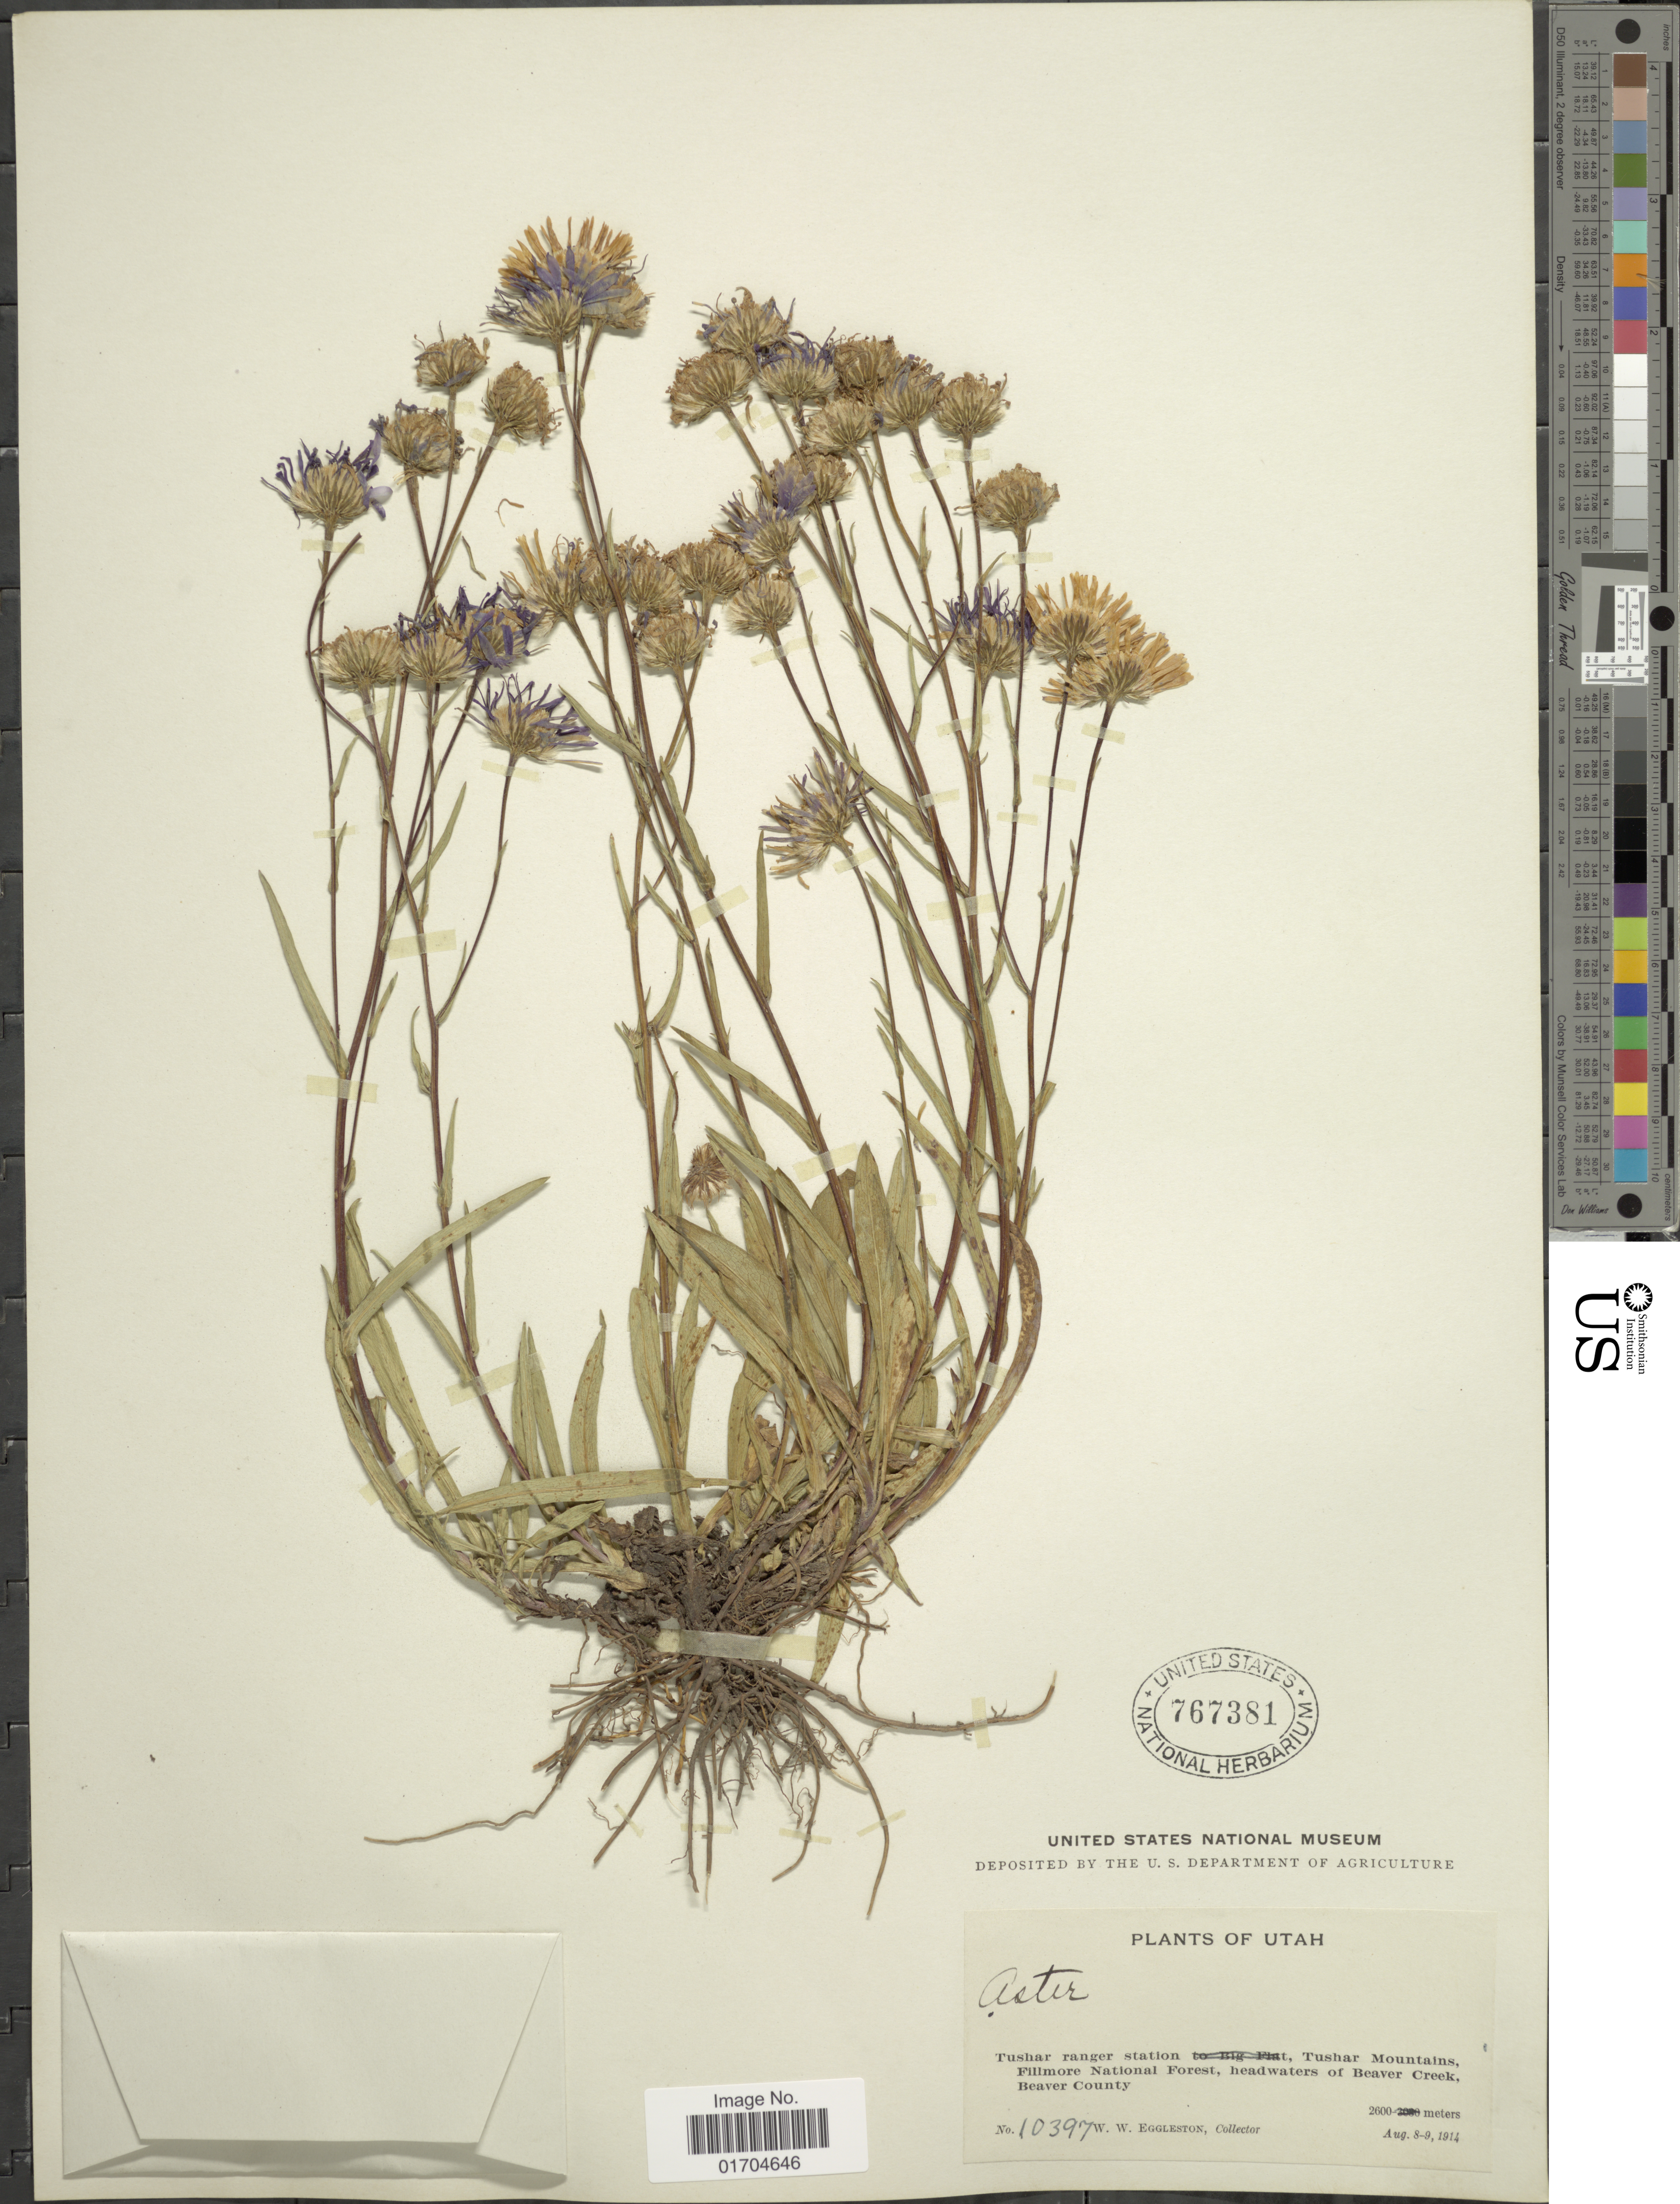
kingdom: Plantae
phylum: Tracheophyta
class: Magnoliopsida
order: Asterales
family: Asteraceae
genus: Symphyotrichum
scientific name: Symphyotrichum sp.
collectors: W. W. Eggleston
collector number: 10397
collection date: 1914-08-08/1914-08-09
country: United States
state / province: Utah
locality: Tushar ranger station, Tushar Mountains, Fillmore National Forest, headwaters of Beaver Creek, Beaver County.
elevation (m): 2600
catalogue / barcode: US 767381